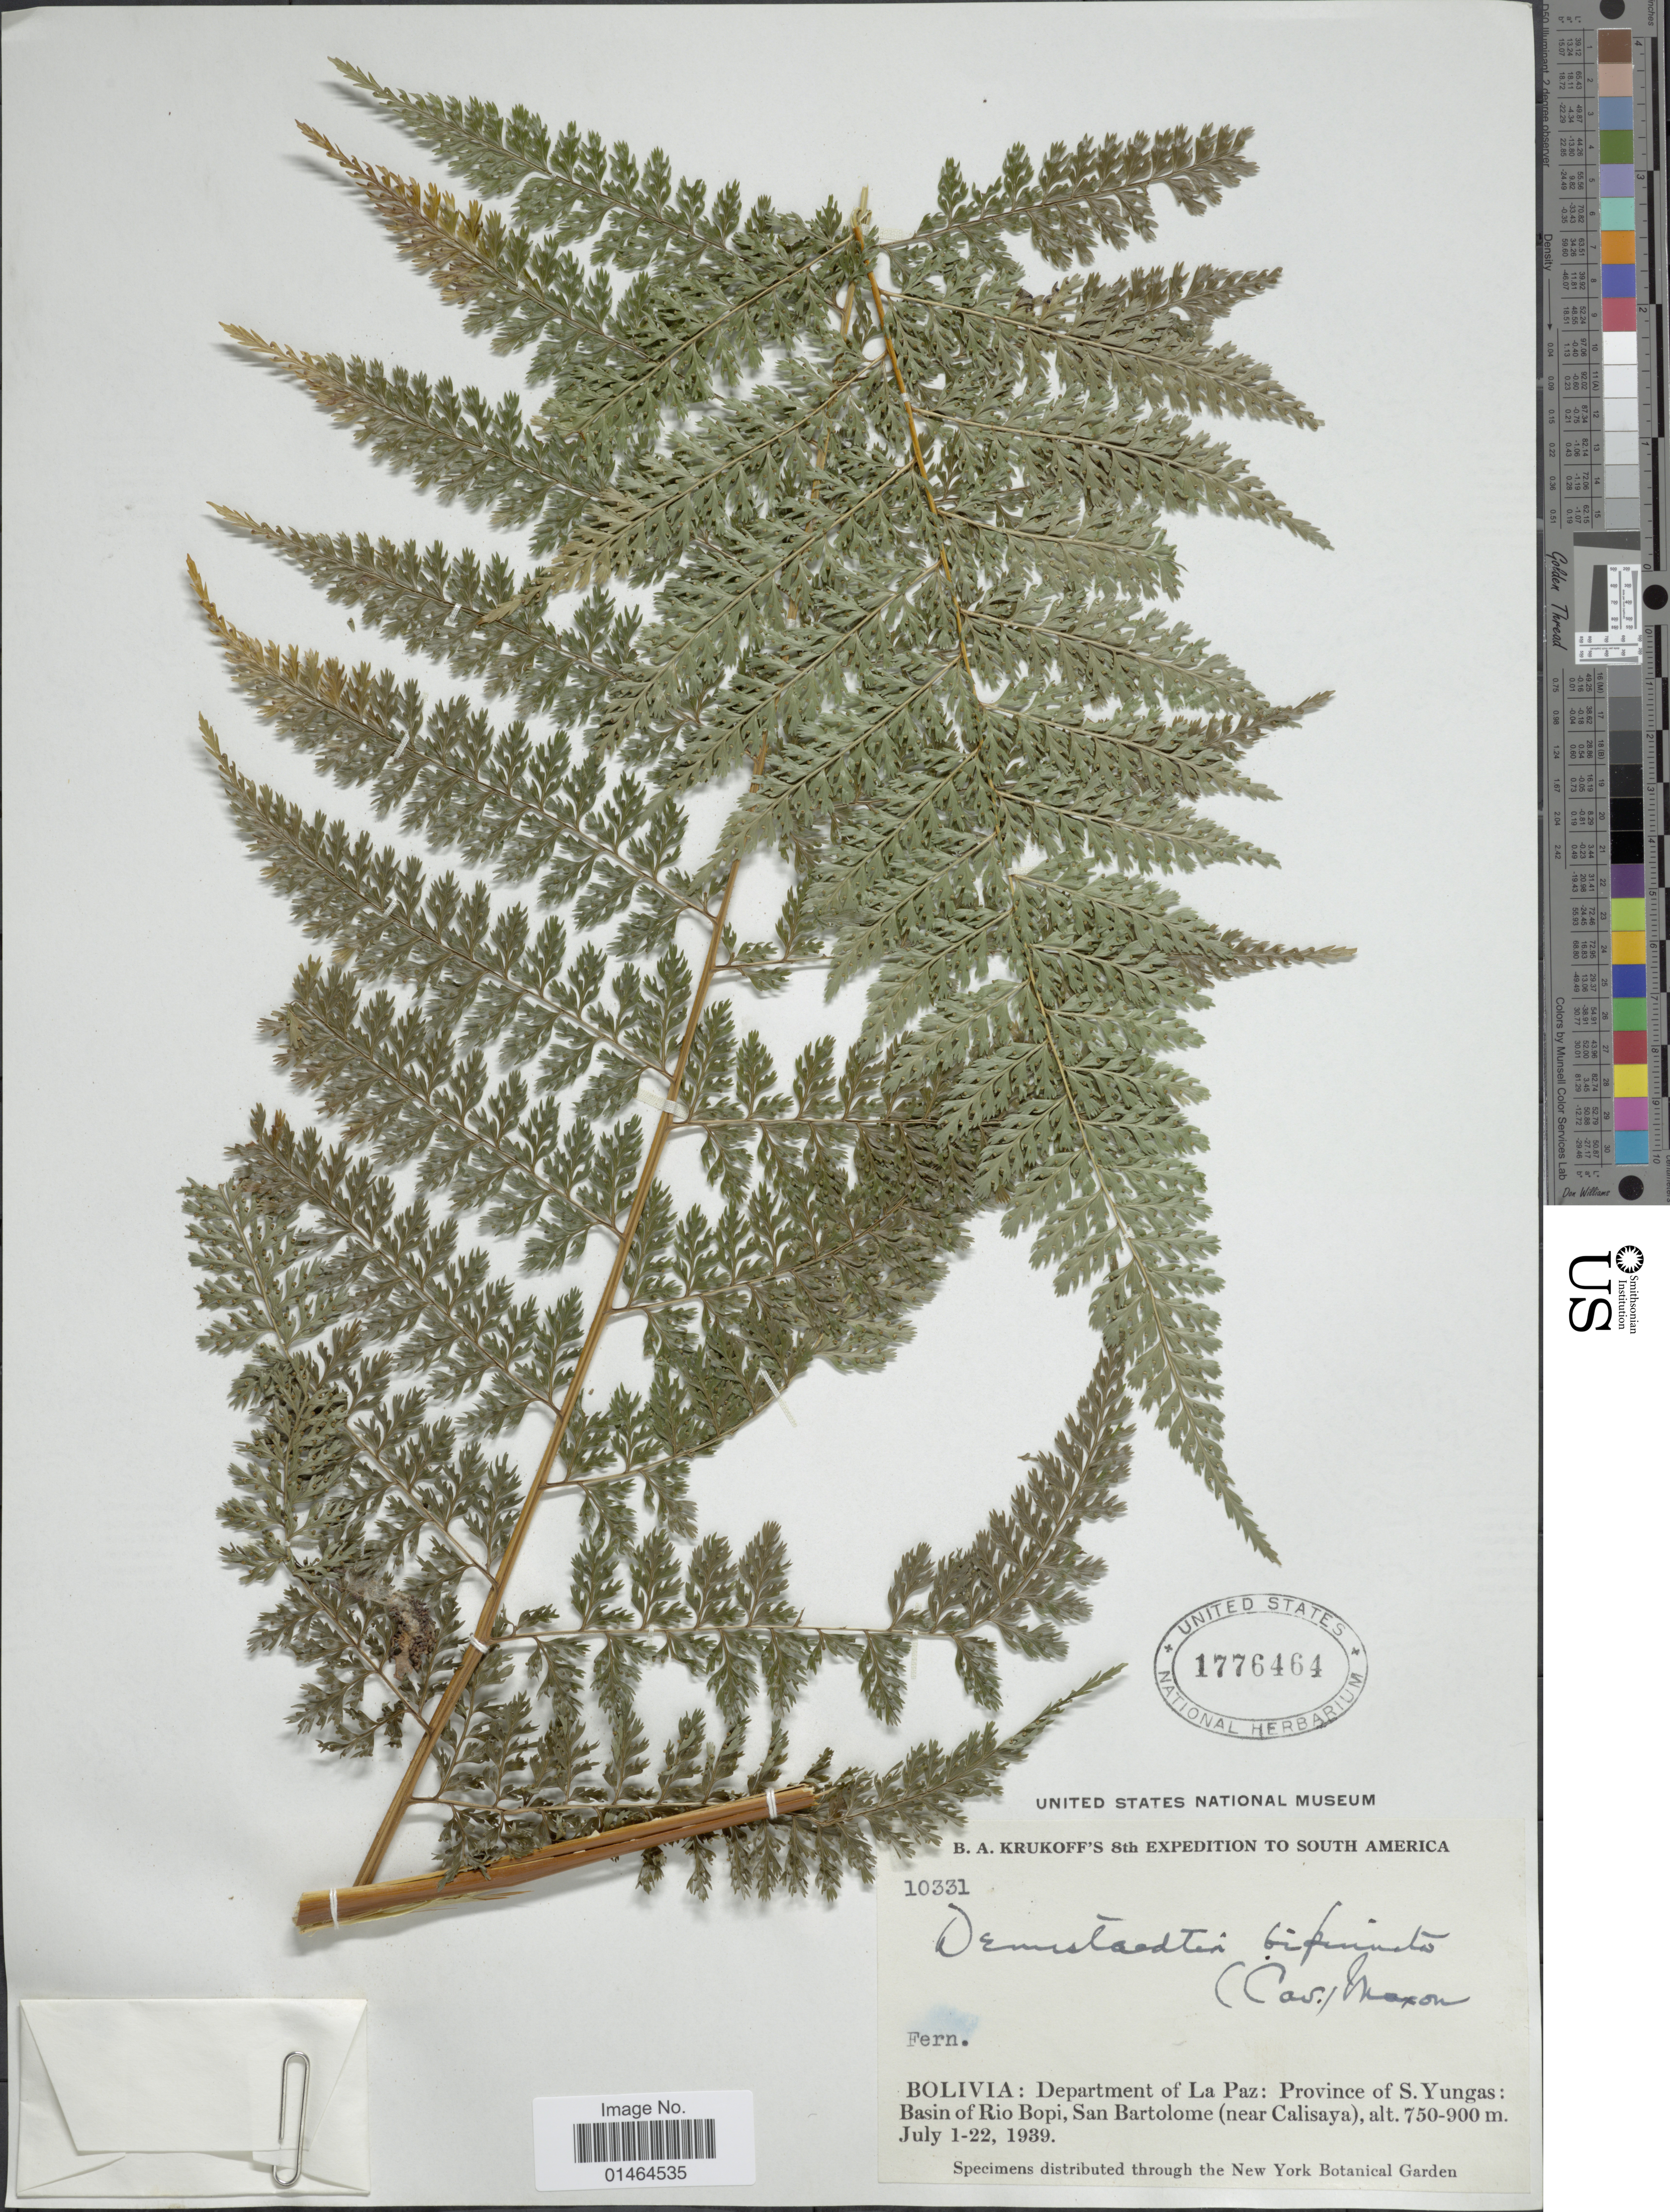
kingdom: Plantae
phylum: Tracheophyta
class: Polypodiopsida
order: Polypodiales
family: Dennstaedtiaceae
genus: Dennstaedtia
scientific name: Dennstaedtia bipinnata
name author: (Cav.) Maxon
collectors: B. A. Krukoff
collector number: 10331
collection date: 1939-07-01/1939-07-22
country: Bolivia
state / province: La Paz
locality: Province of S. Yungas; Basin of Rio Bopi, San Bartolome (near Calisaya)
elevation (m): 750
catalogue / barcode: US 1776464